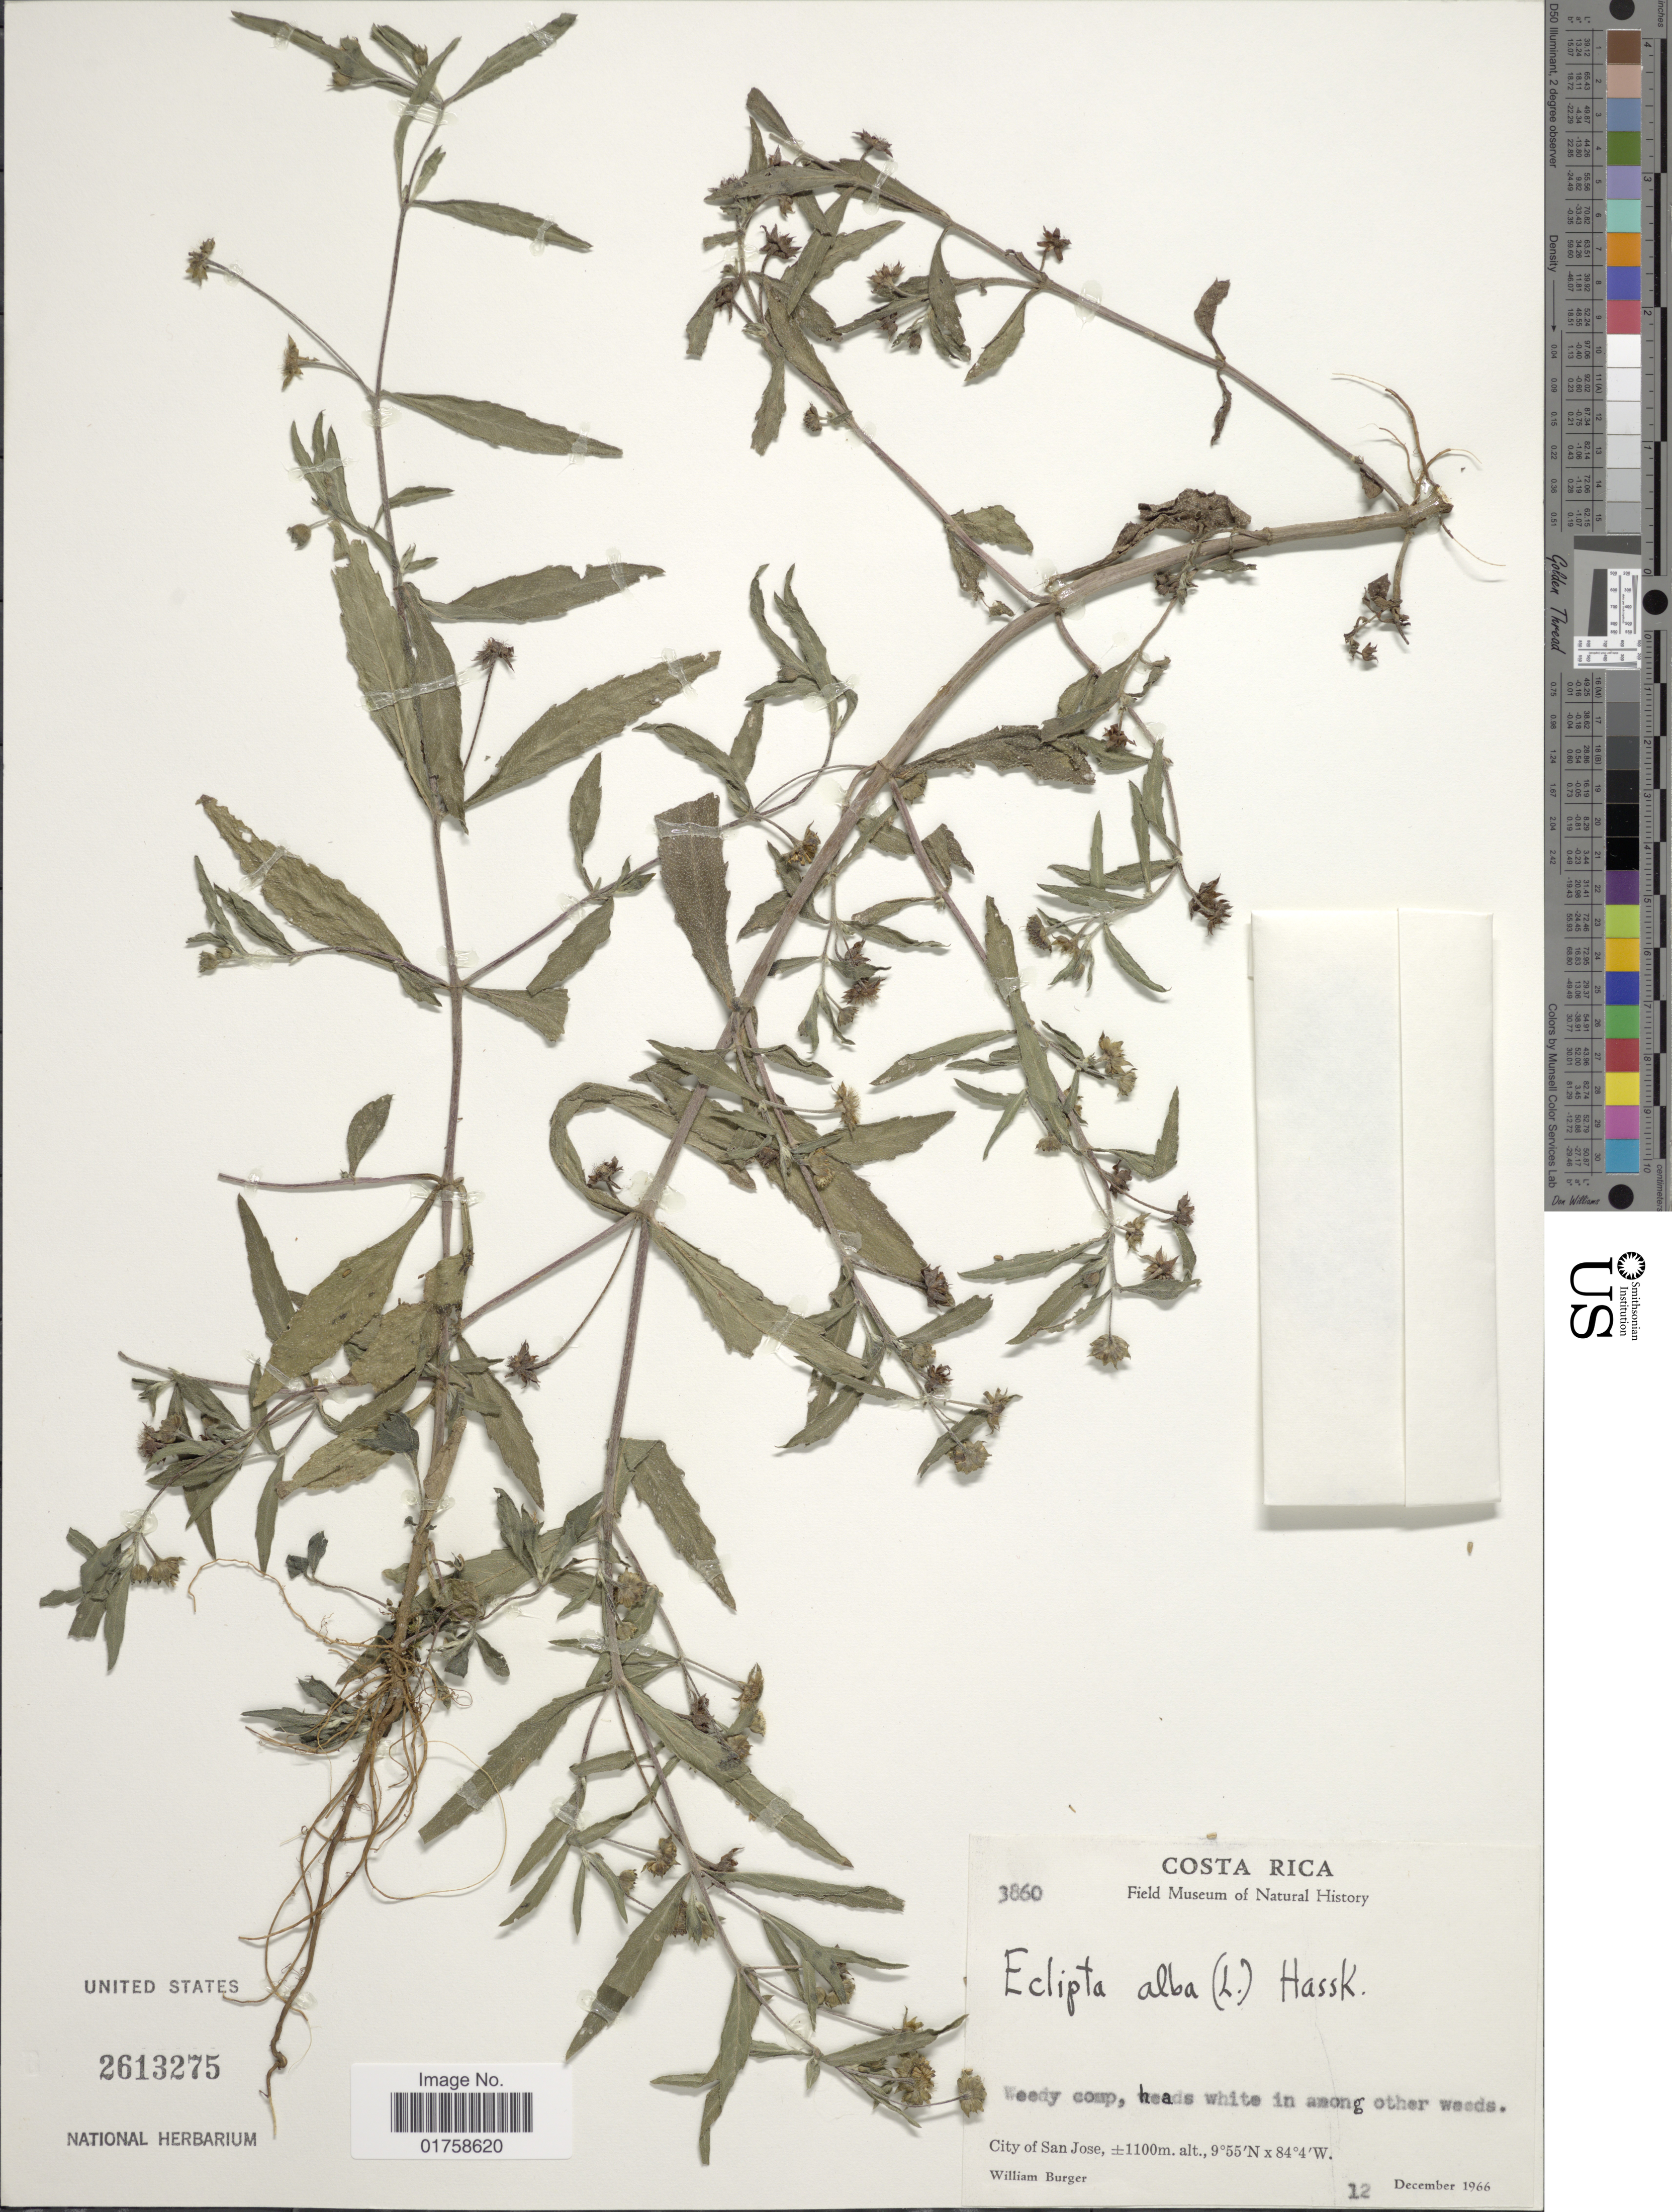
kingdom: Plantae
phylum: Tracheophyta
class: Magnoliopsida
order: Asterales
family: Asteraceae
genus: Eclipta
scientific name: Eclipta alba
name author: (L.) Hassk.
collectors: W. Burger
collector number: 3860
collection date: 1966-12-12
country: Costa Rica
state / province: San José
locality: Costa Rica. City of San José. Weedy comp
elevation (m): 1100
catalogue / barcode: US 2613275